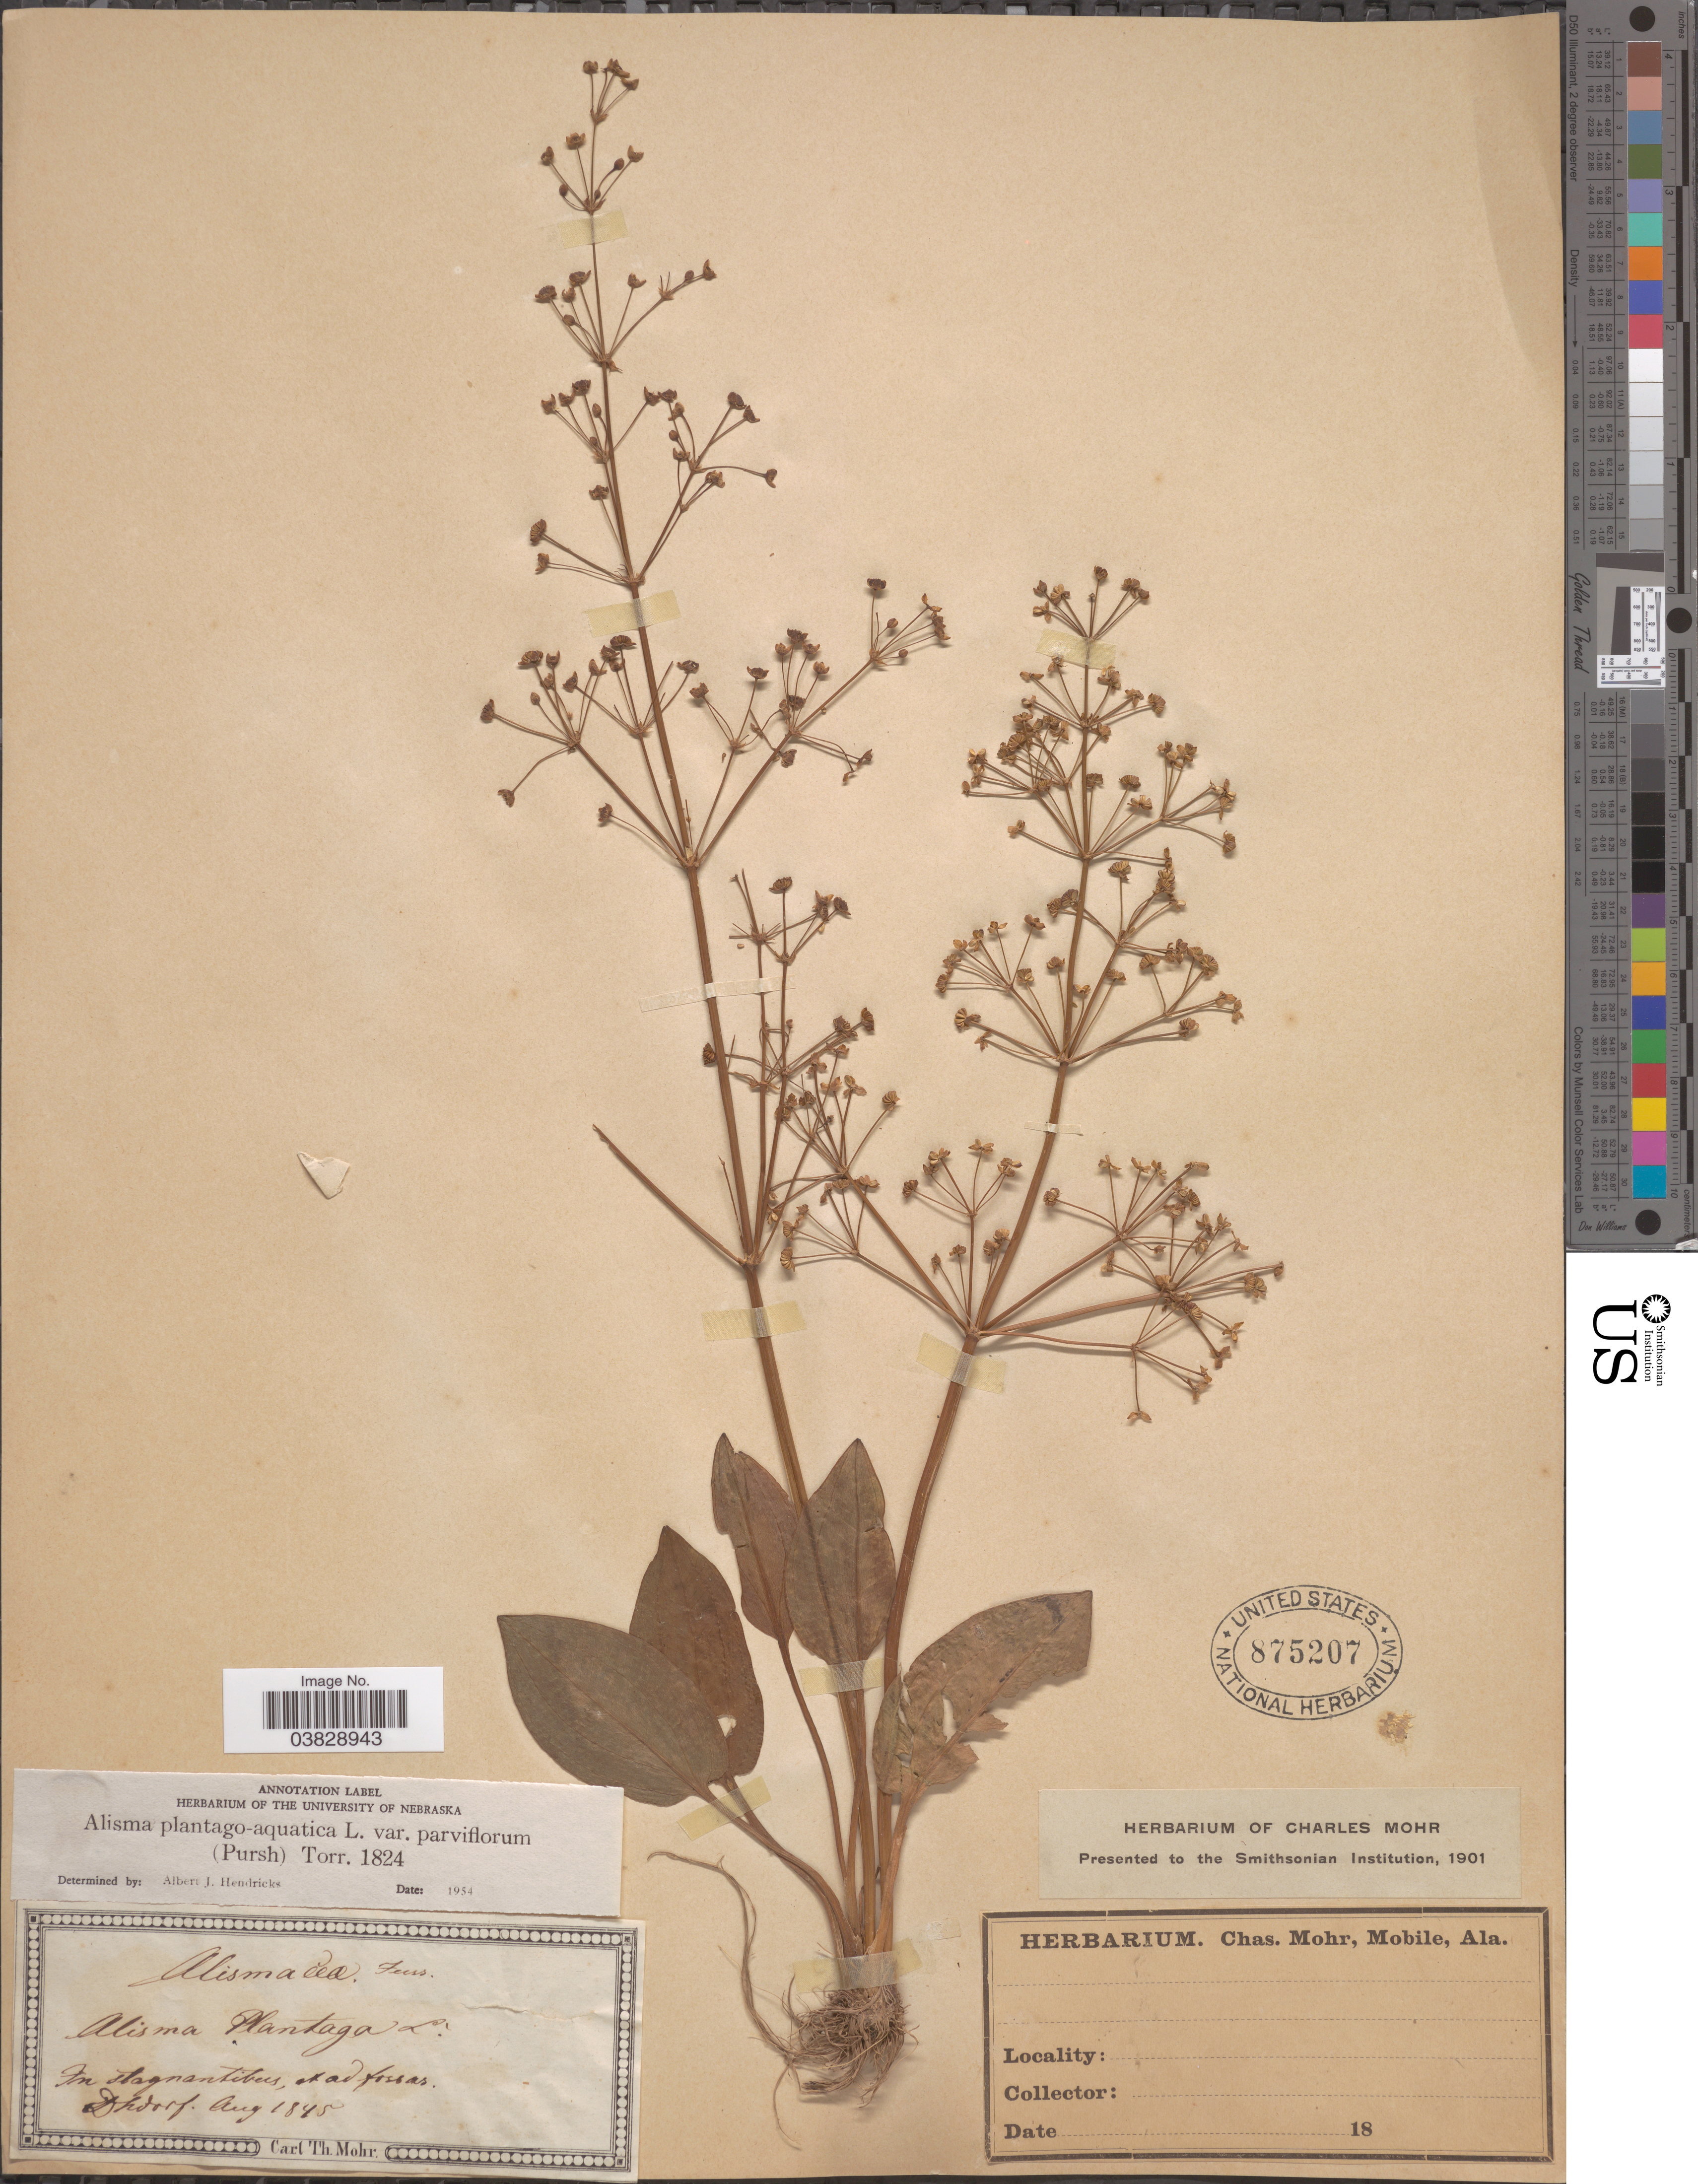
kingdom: Plantae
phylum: Tracheophyta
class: Liliopsida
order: Alismatales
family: Alismataceae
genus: Alisma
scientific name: Alisma plantago-aquatica var. parviflorum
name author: (Pursh) Torr.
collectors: Dhdorf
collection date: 1845-08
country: United States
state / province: Alabama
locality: In stagnantibus, at ad fossas. Mobile.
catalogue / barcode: US 875207